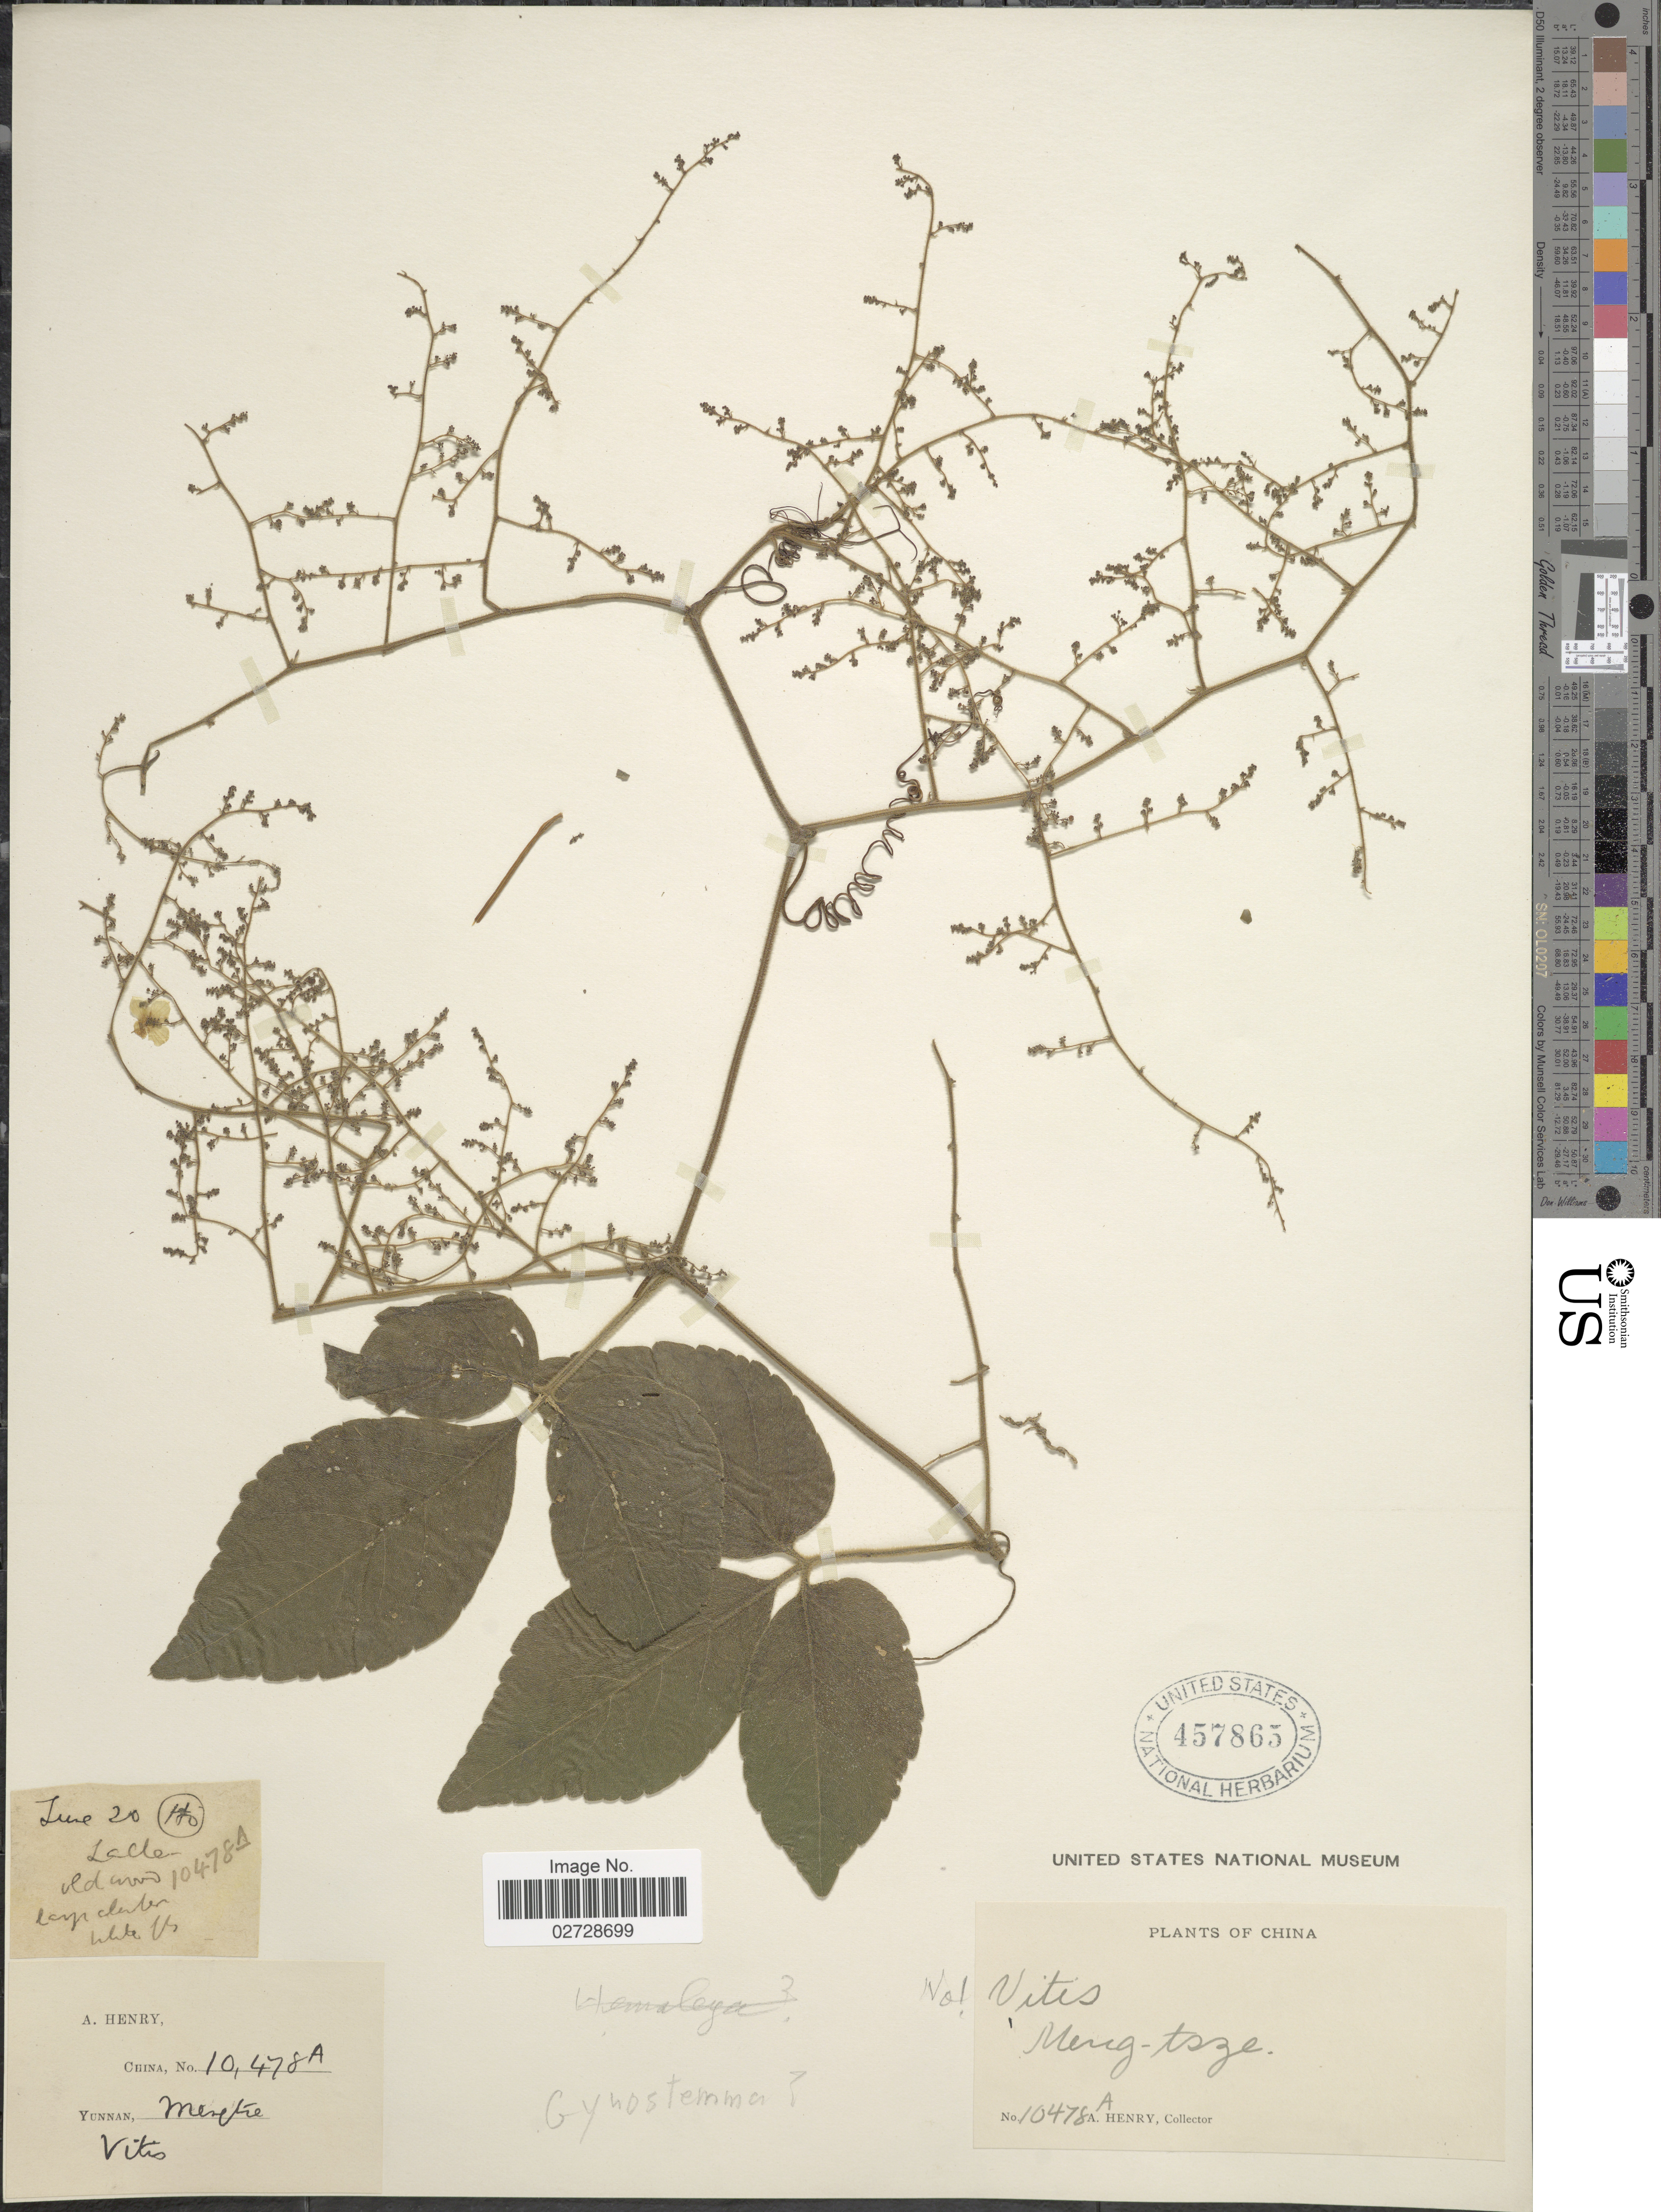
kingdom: Plantae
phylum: Tracheophyta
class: Magnoliopsida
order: Cucurbitales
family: Cucurbitaceae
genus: Gynostemma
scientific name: Gynostemma pentaphyllum var. pentaphyllum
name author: (Thunb.) Makino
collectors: A. Henry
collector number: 10478 A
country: China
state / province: Yunnan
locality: Meng-tsze.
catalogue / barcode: US 457865